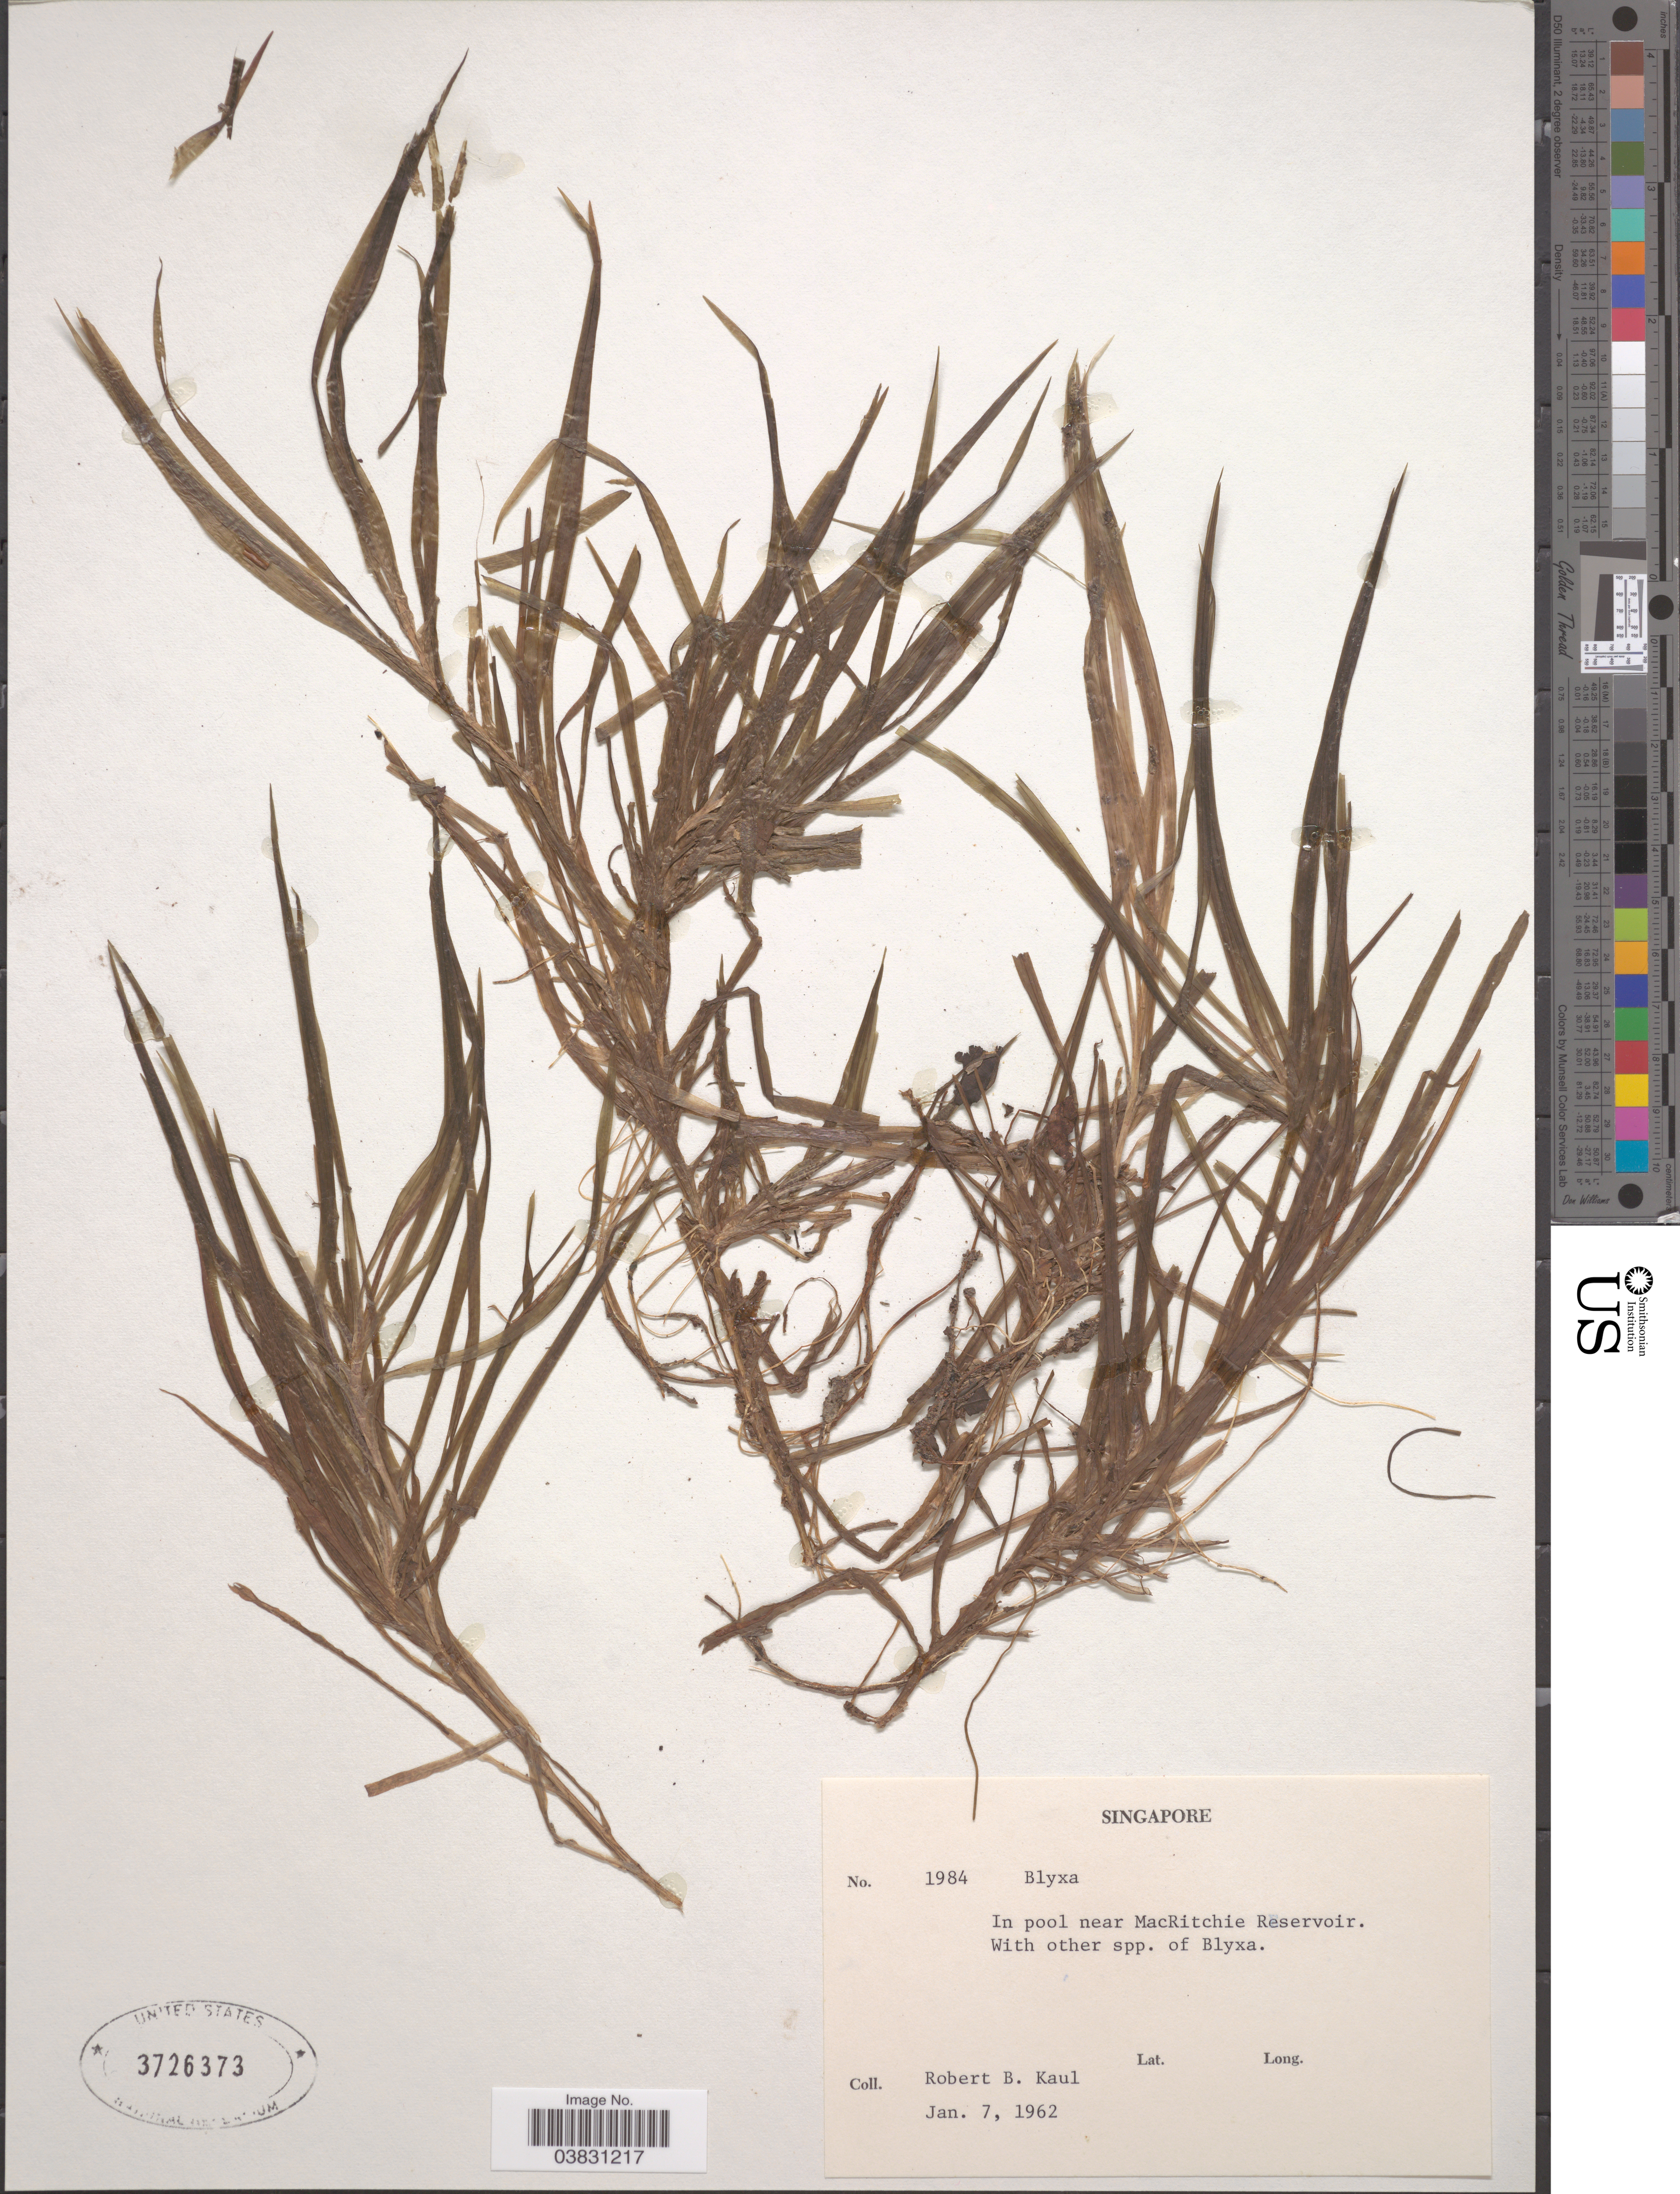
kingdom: Plantae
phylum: Tracheophyta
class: Liliopsida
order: Alismatales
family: Hydrocharitaceae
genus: Blyxa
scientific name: Blyxa sp.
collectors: R. Kaul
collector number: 1984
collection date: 1962-01-07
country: Singapore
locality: In pool near MacRitchie Reservoir.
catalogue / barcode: US 3726373